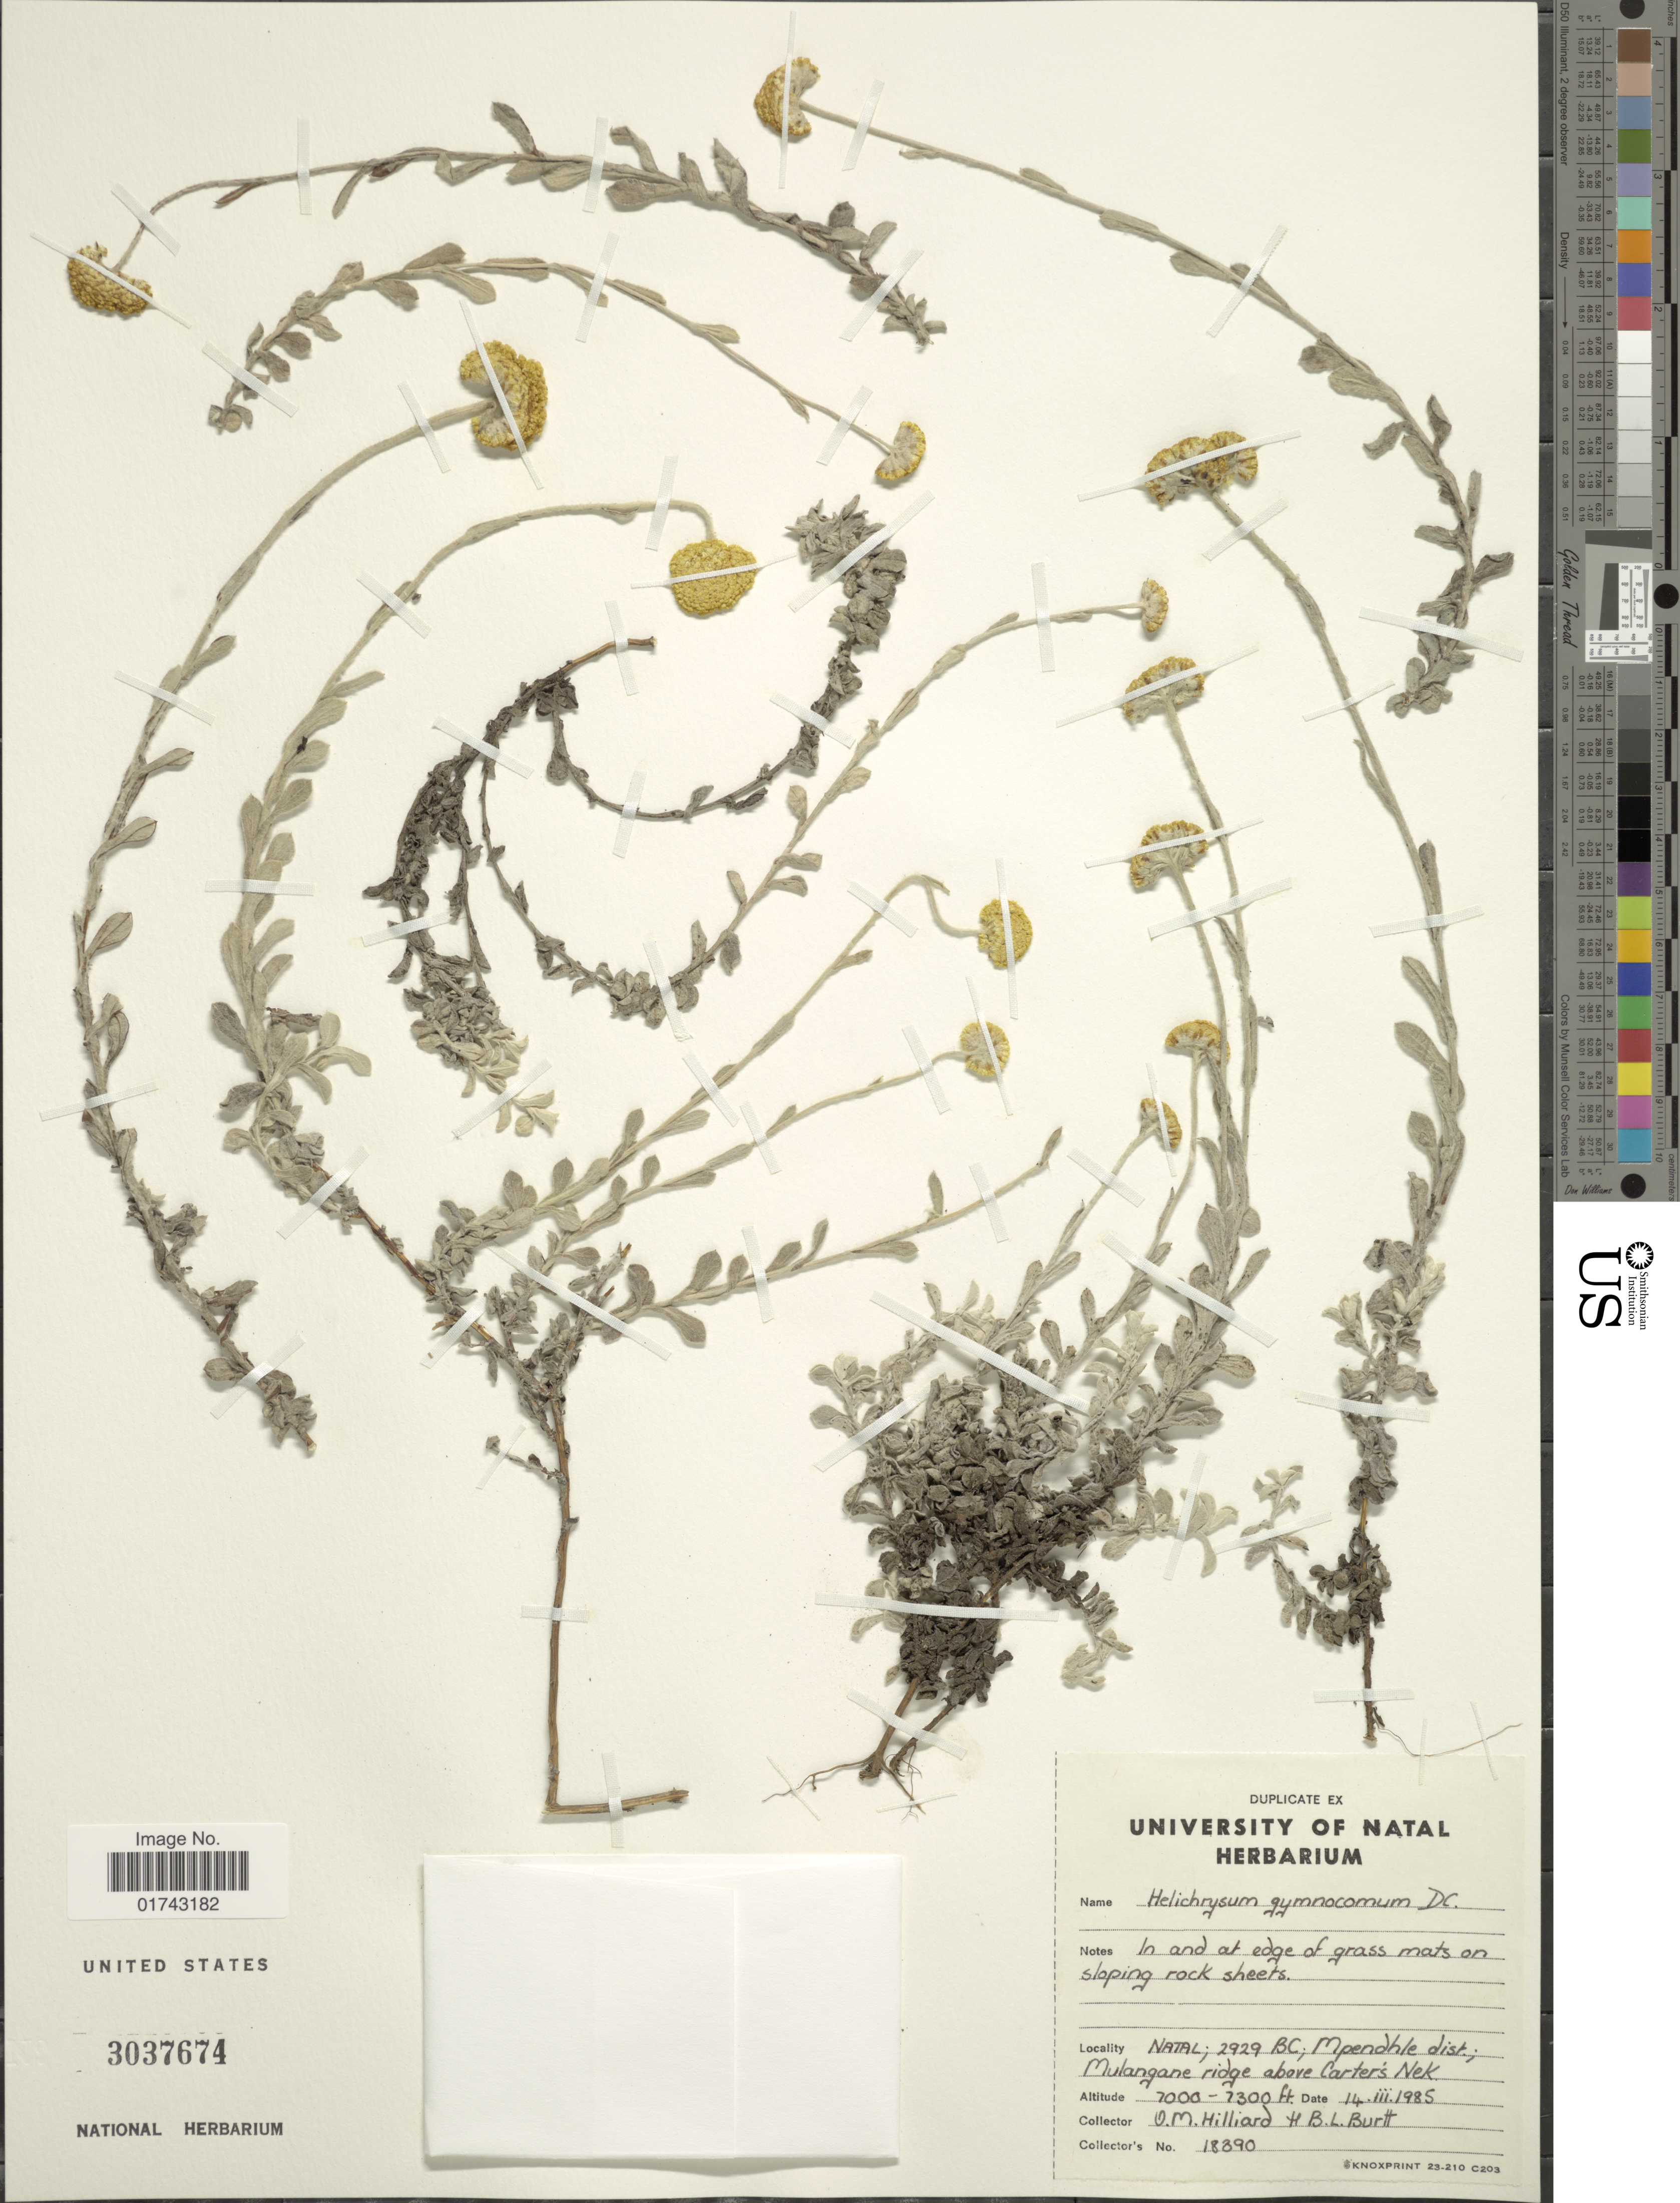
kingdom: Plantae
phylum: Tracheophyta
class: Magnoliopsida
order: Asterales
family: Asteraceae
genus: Helichrysum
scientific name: Helichrysum gymnocomum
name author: DC.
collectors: O. M. Hilliard & B. L. Burtt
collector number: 18390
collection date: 1985-03-14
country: South Africa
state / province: KwaZulu-Natal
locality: Natal; 2929 BC; Mpendhle dist., Mulangane ridge above Carter's Nek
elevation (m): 2134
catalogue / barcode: US 3037674